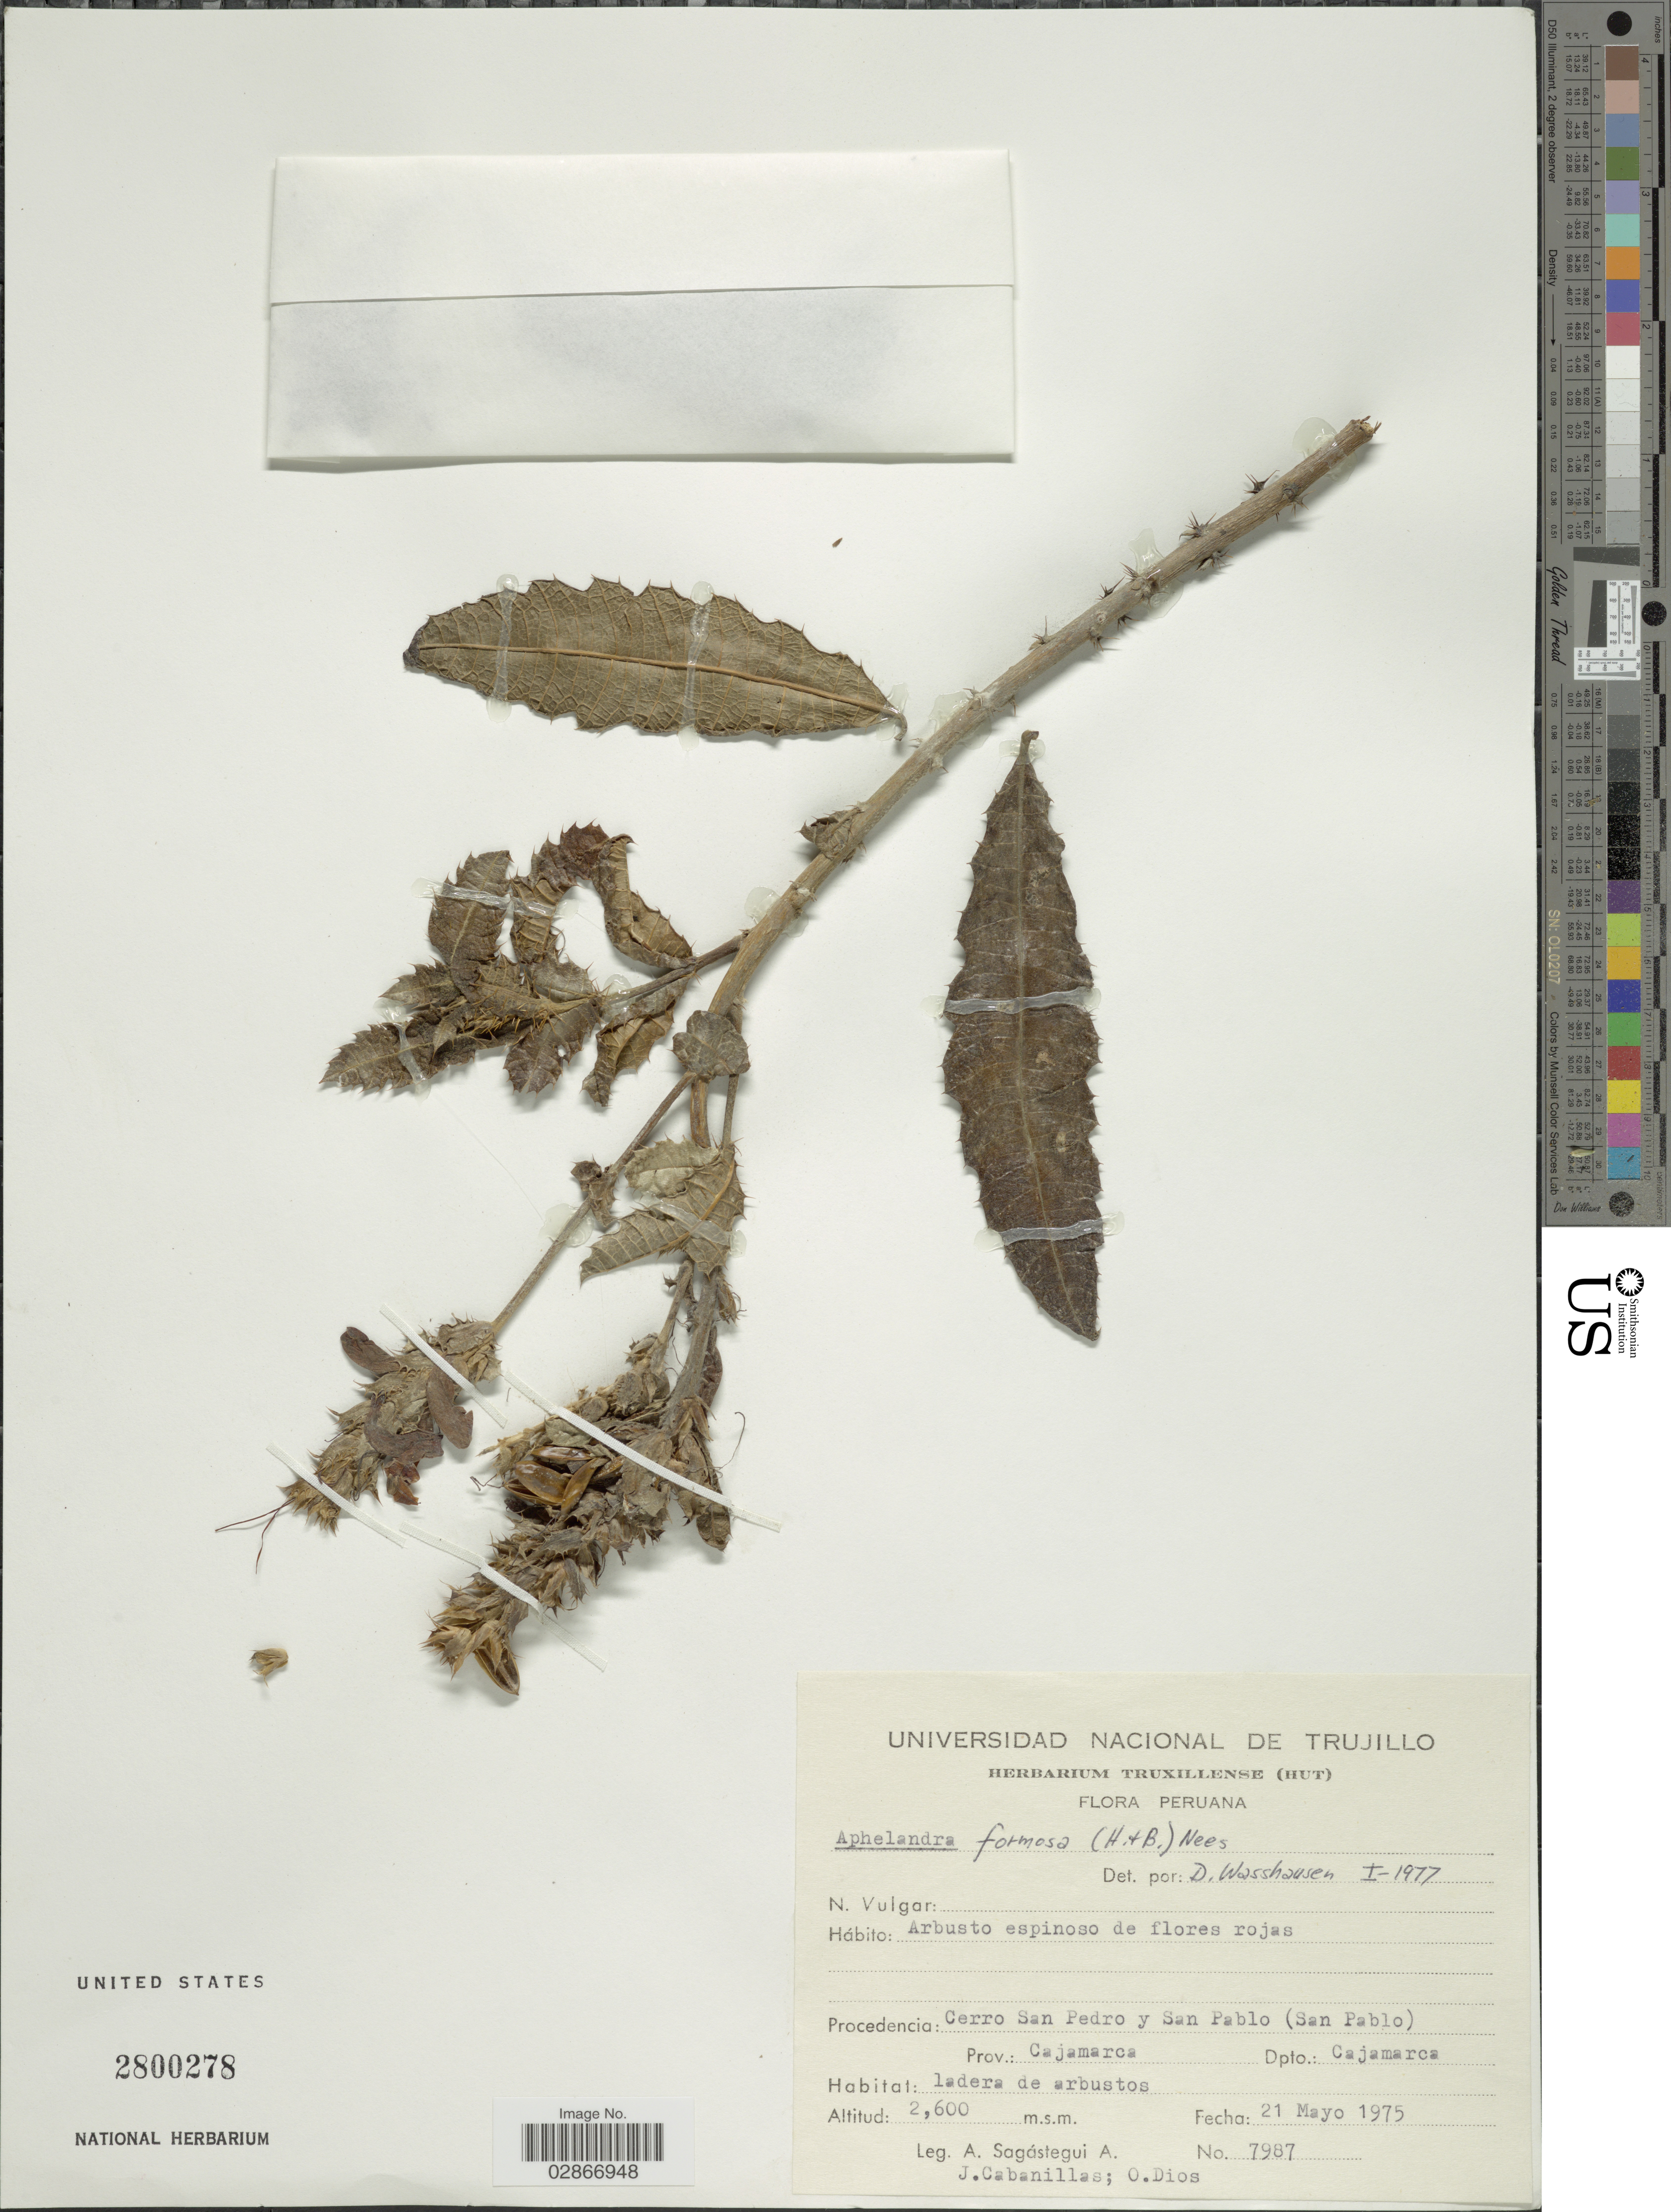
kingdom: Plantae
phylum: Tracheophyta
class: Magnoliopsida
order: Lamiales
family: Acanthaceae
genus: Aphelandra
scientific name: Aphelandra formosa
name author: (Humb. & Bonpl.) Nees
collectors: A. Sagástegui A., J. Cabanillas & O. Dios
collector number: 7987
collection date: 1975-05-21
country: Peru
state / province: Cajamarca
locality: Cerro San Pedro y San Pablo (San Pablo). Dpto. Cajamarca.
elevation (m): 2600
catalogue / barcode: US 2800278